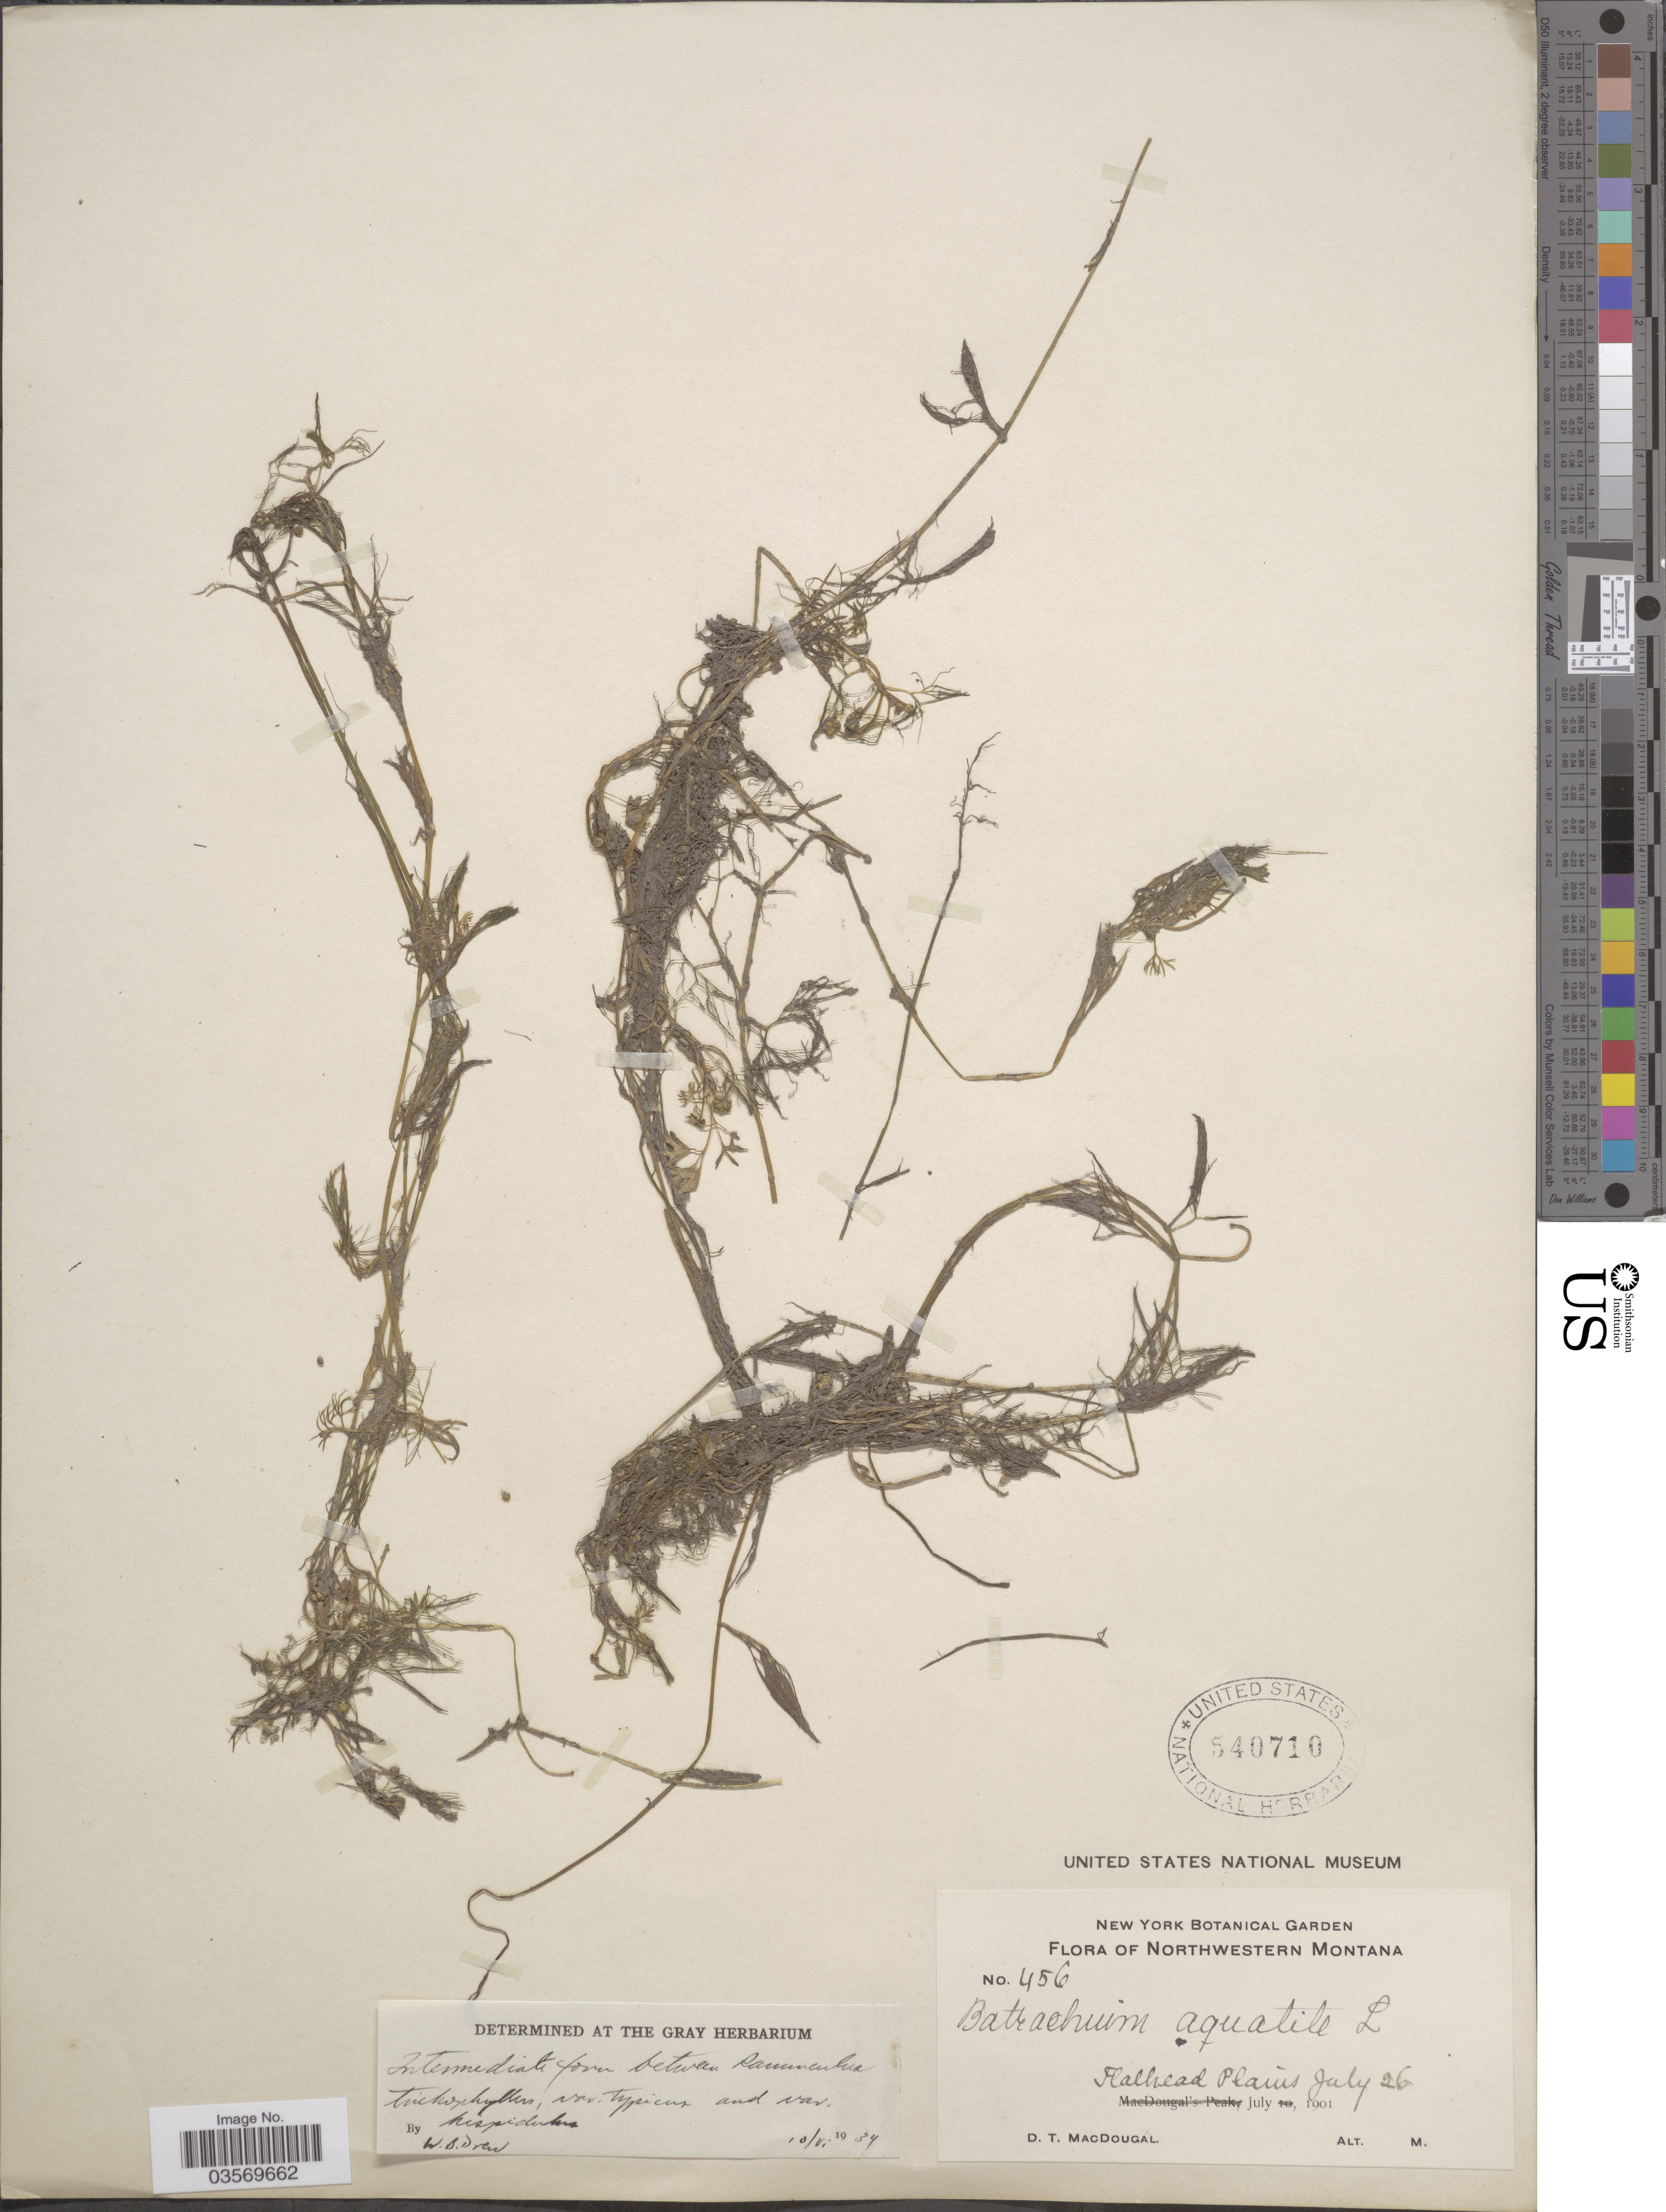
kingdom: Plantae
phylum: Tracheophyta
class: Magnoliopsida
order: Ranunculales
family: Ranunculaceae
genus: Ranunculus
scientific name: Ranunculus trichophyllus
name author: Chaix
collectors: D. T. MacDougal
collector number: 456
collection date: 1901-07-26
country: United States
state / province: Montana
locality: Northwestern Montana. Flathead Plains.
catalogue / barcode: US 540710